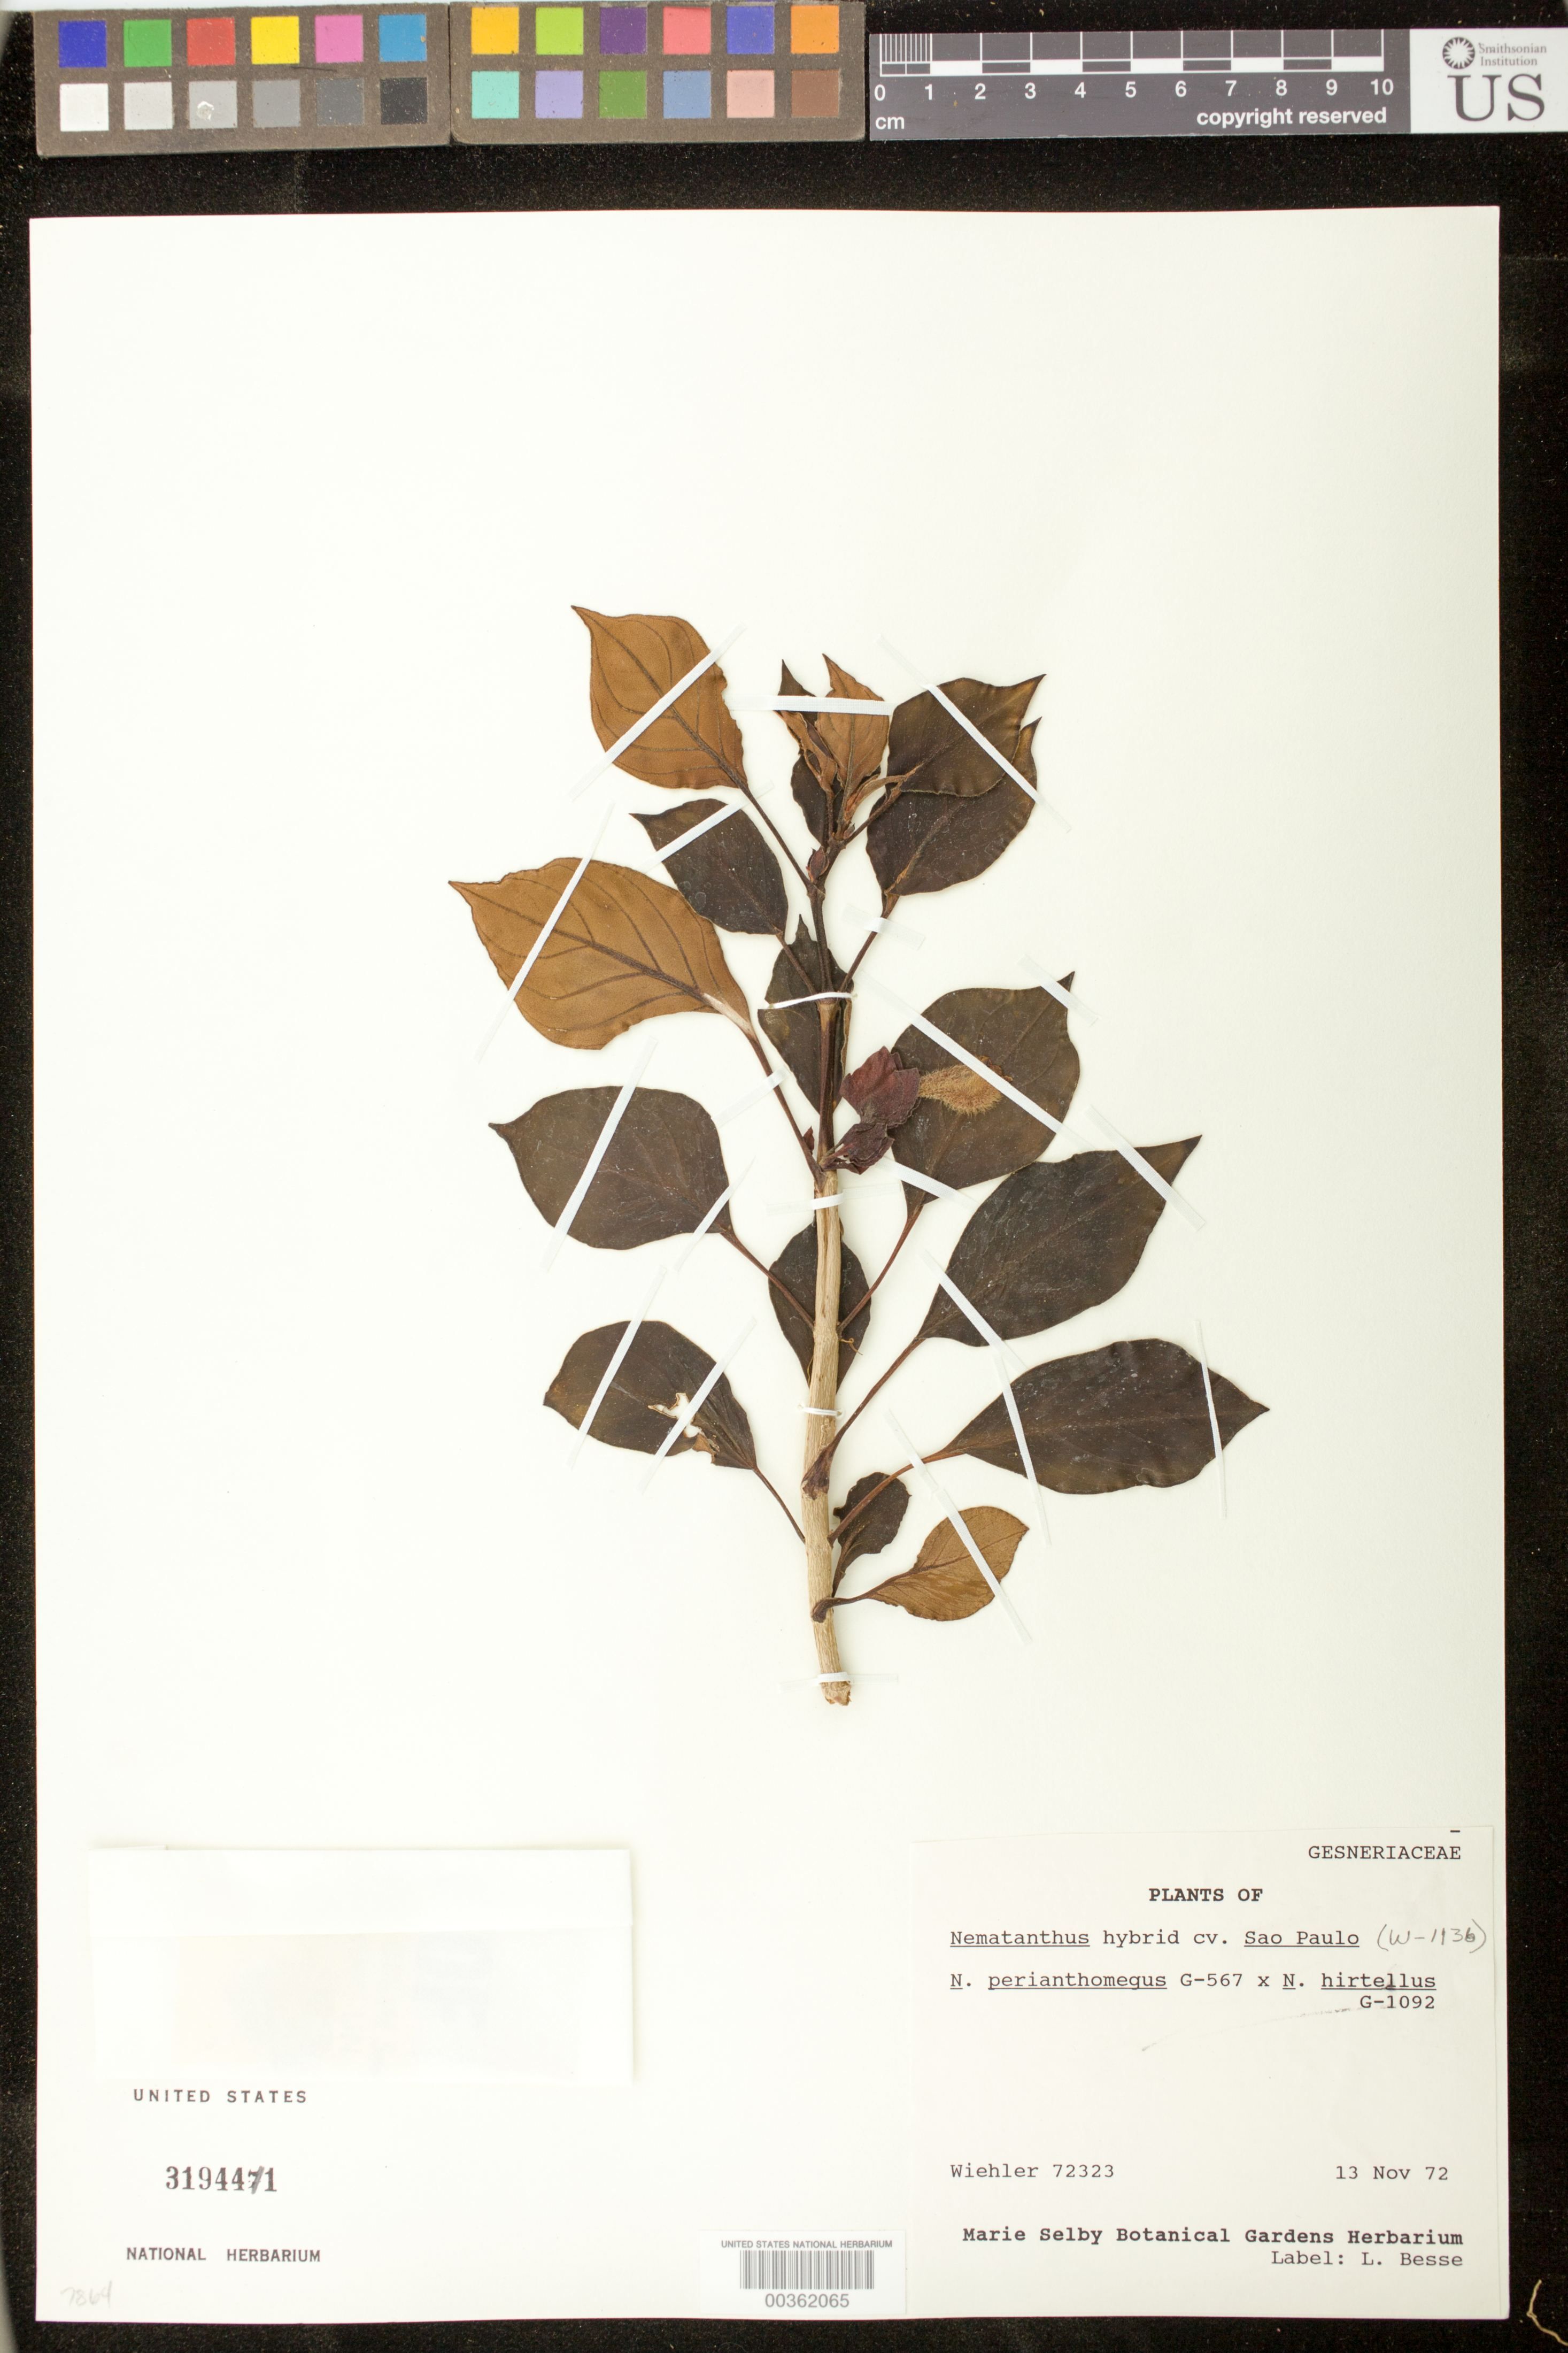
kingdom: Plantae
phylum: Tracheophyta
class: Magnoliopsida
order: Lamiales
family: Gesneriaceae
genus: Nematanthus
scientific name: Nematanthus 'Sao Paulo'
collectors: H. J. Wiehler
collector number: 72323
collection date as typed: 13 Nov 1972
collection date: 1972-11-13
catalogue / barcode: US 3194411